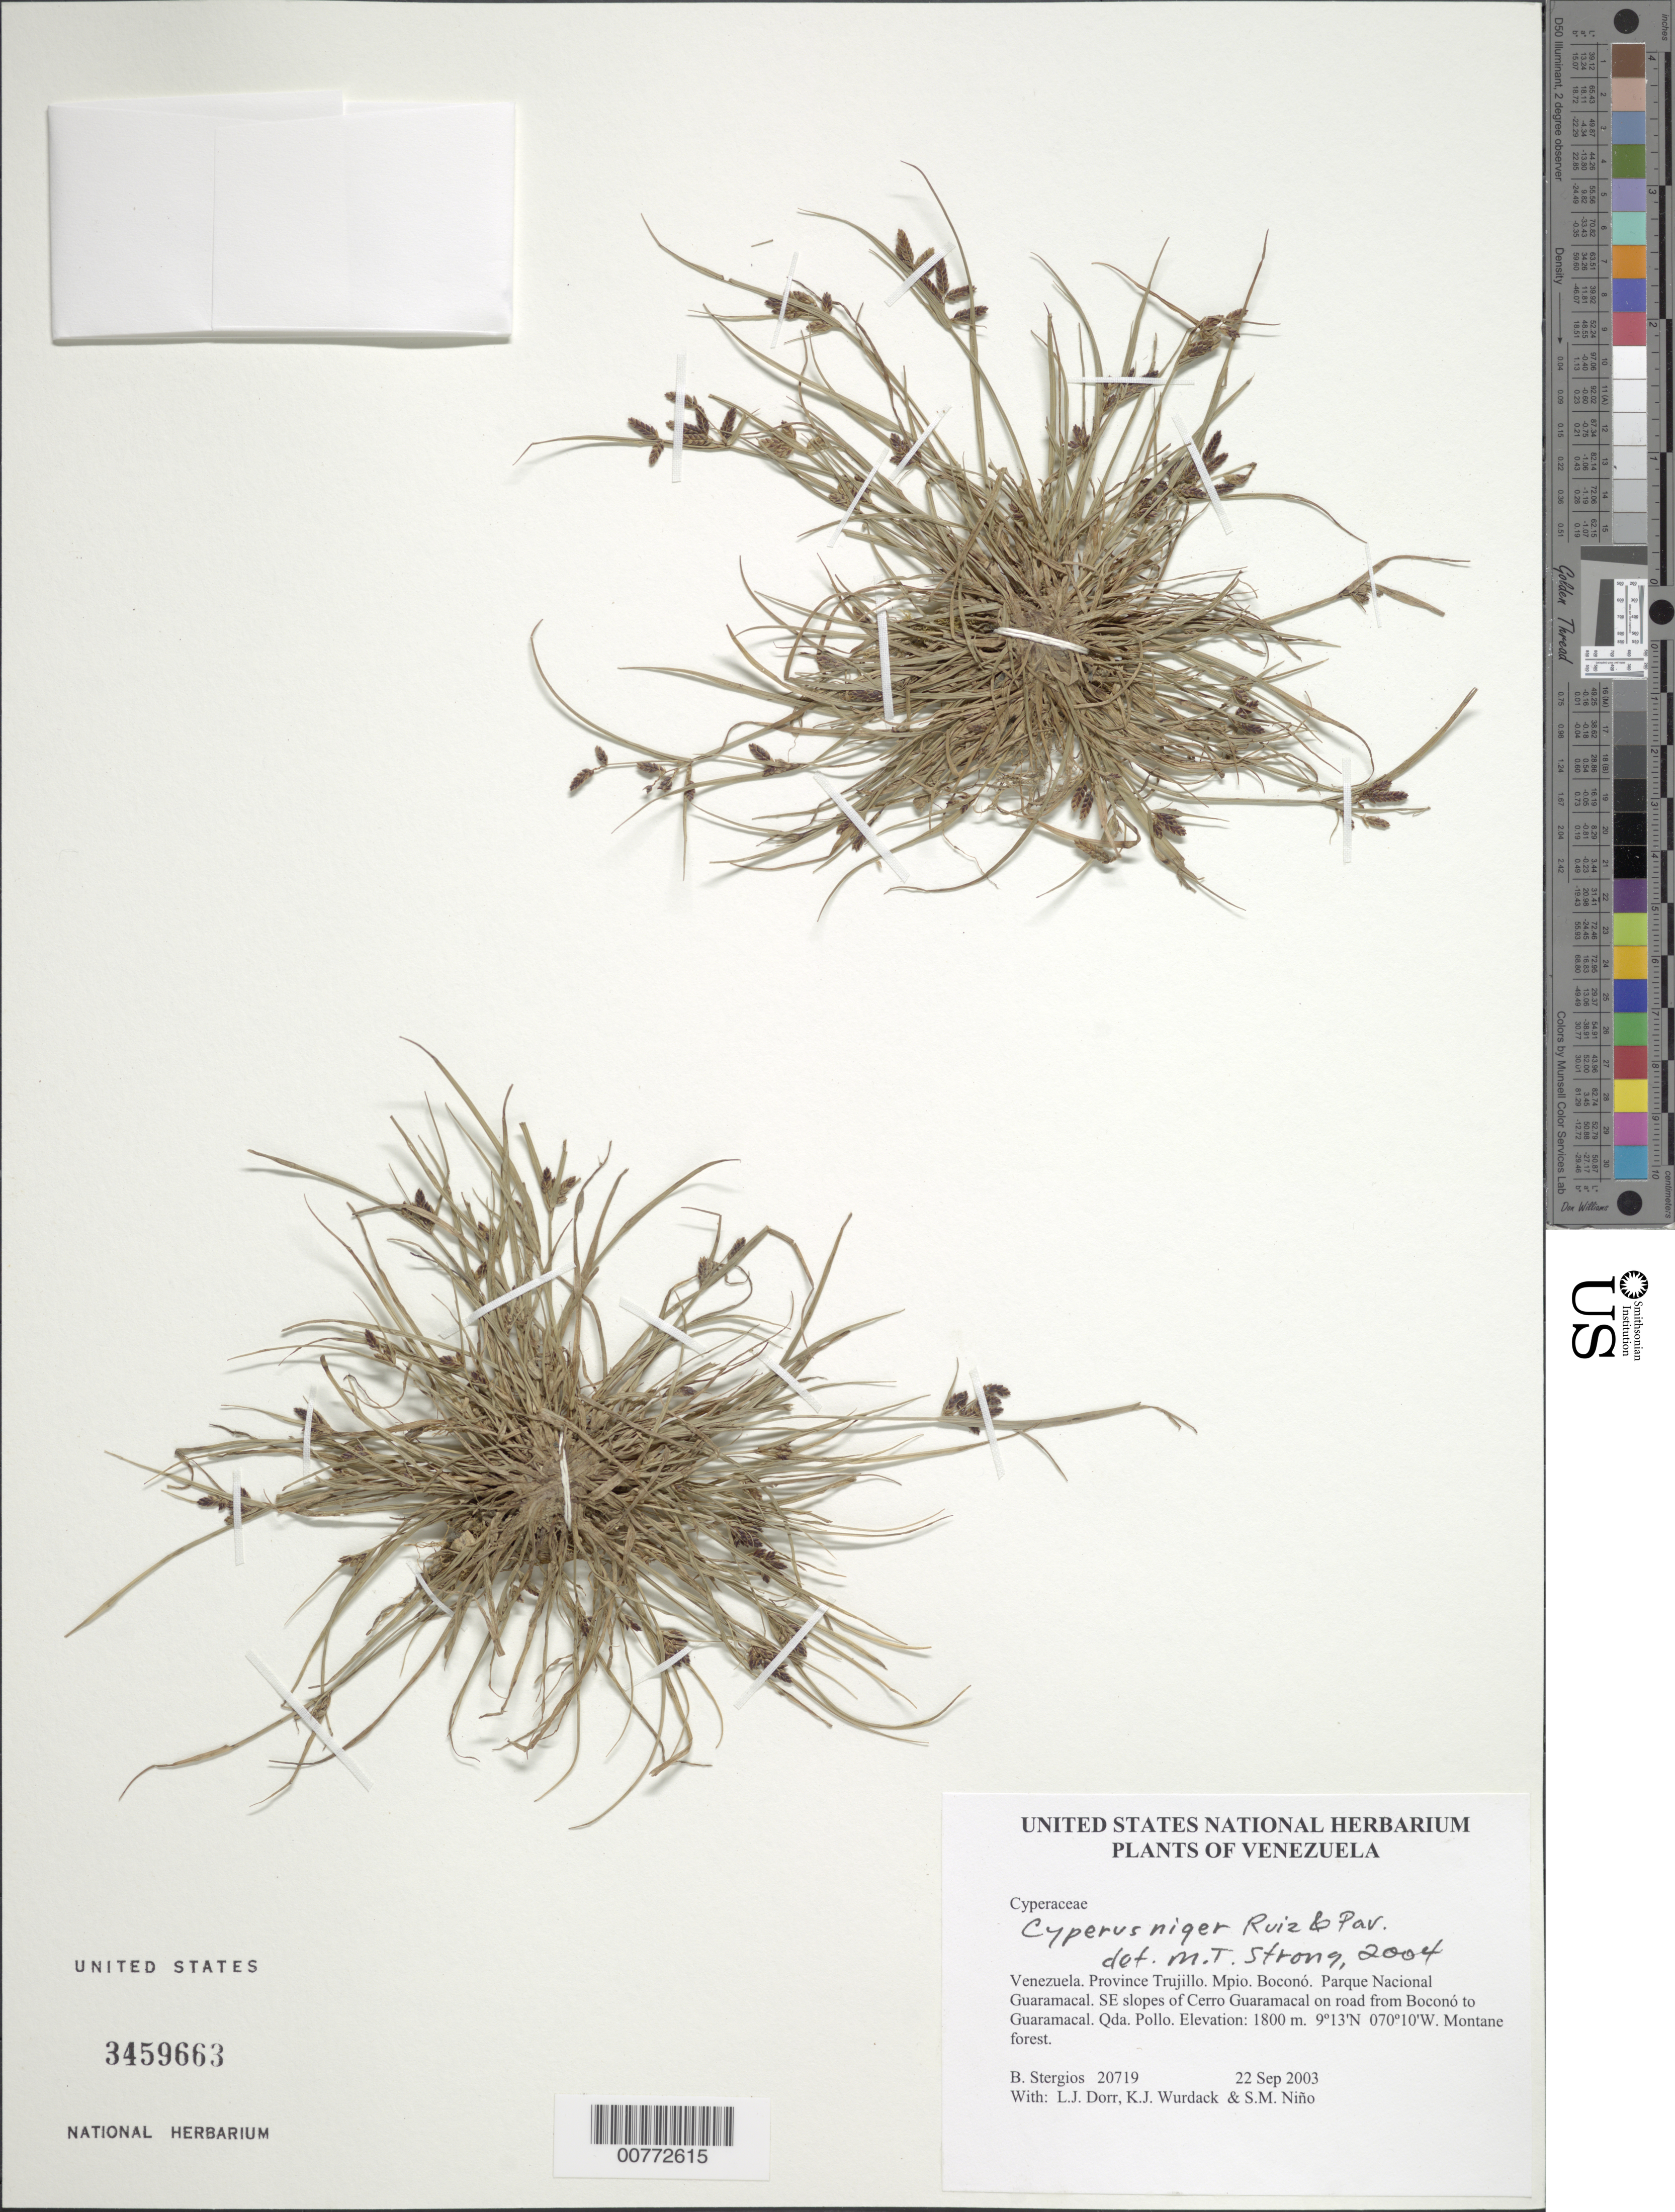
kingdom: Plantae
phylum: Tracheophyta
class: Liliopsida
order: Poales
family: Cyperaceae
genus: Cyperus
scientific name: Cyperus niger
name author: Ruiz & Pav.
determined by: Strong, M. T., (US), Smithsonian Institution - National Museum of Natural History (UNITED STATES)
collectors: B. G. Stergios, L. J. Dorr, K. Wurdack & S. M. Niño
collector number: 20719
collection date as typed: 22 Sep 2003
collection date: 2003-09-22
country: Venezuela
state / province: Trujillo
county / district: Boconó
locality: Parque Nacional Guaramacal. SE slopes of Cerro Guaramacal on road from Boconó to Guaramacal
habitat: Montane forest.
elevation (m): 1800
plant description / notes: MICH, PORT, US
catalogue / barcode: US 3459663